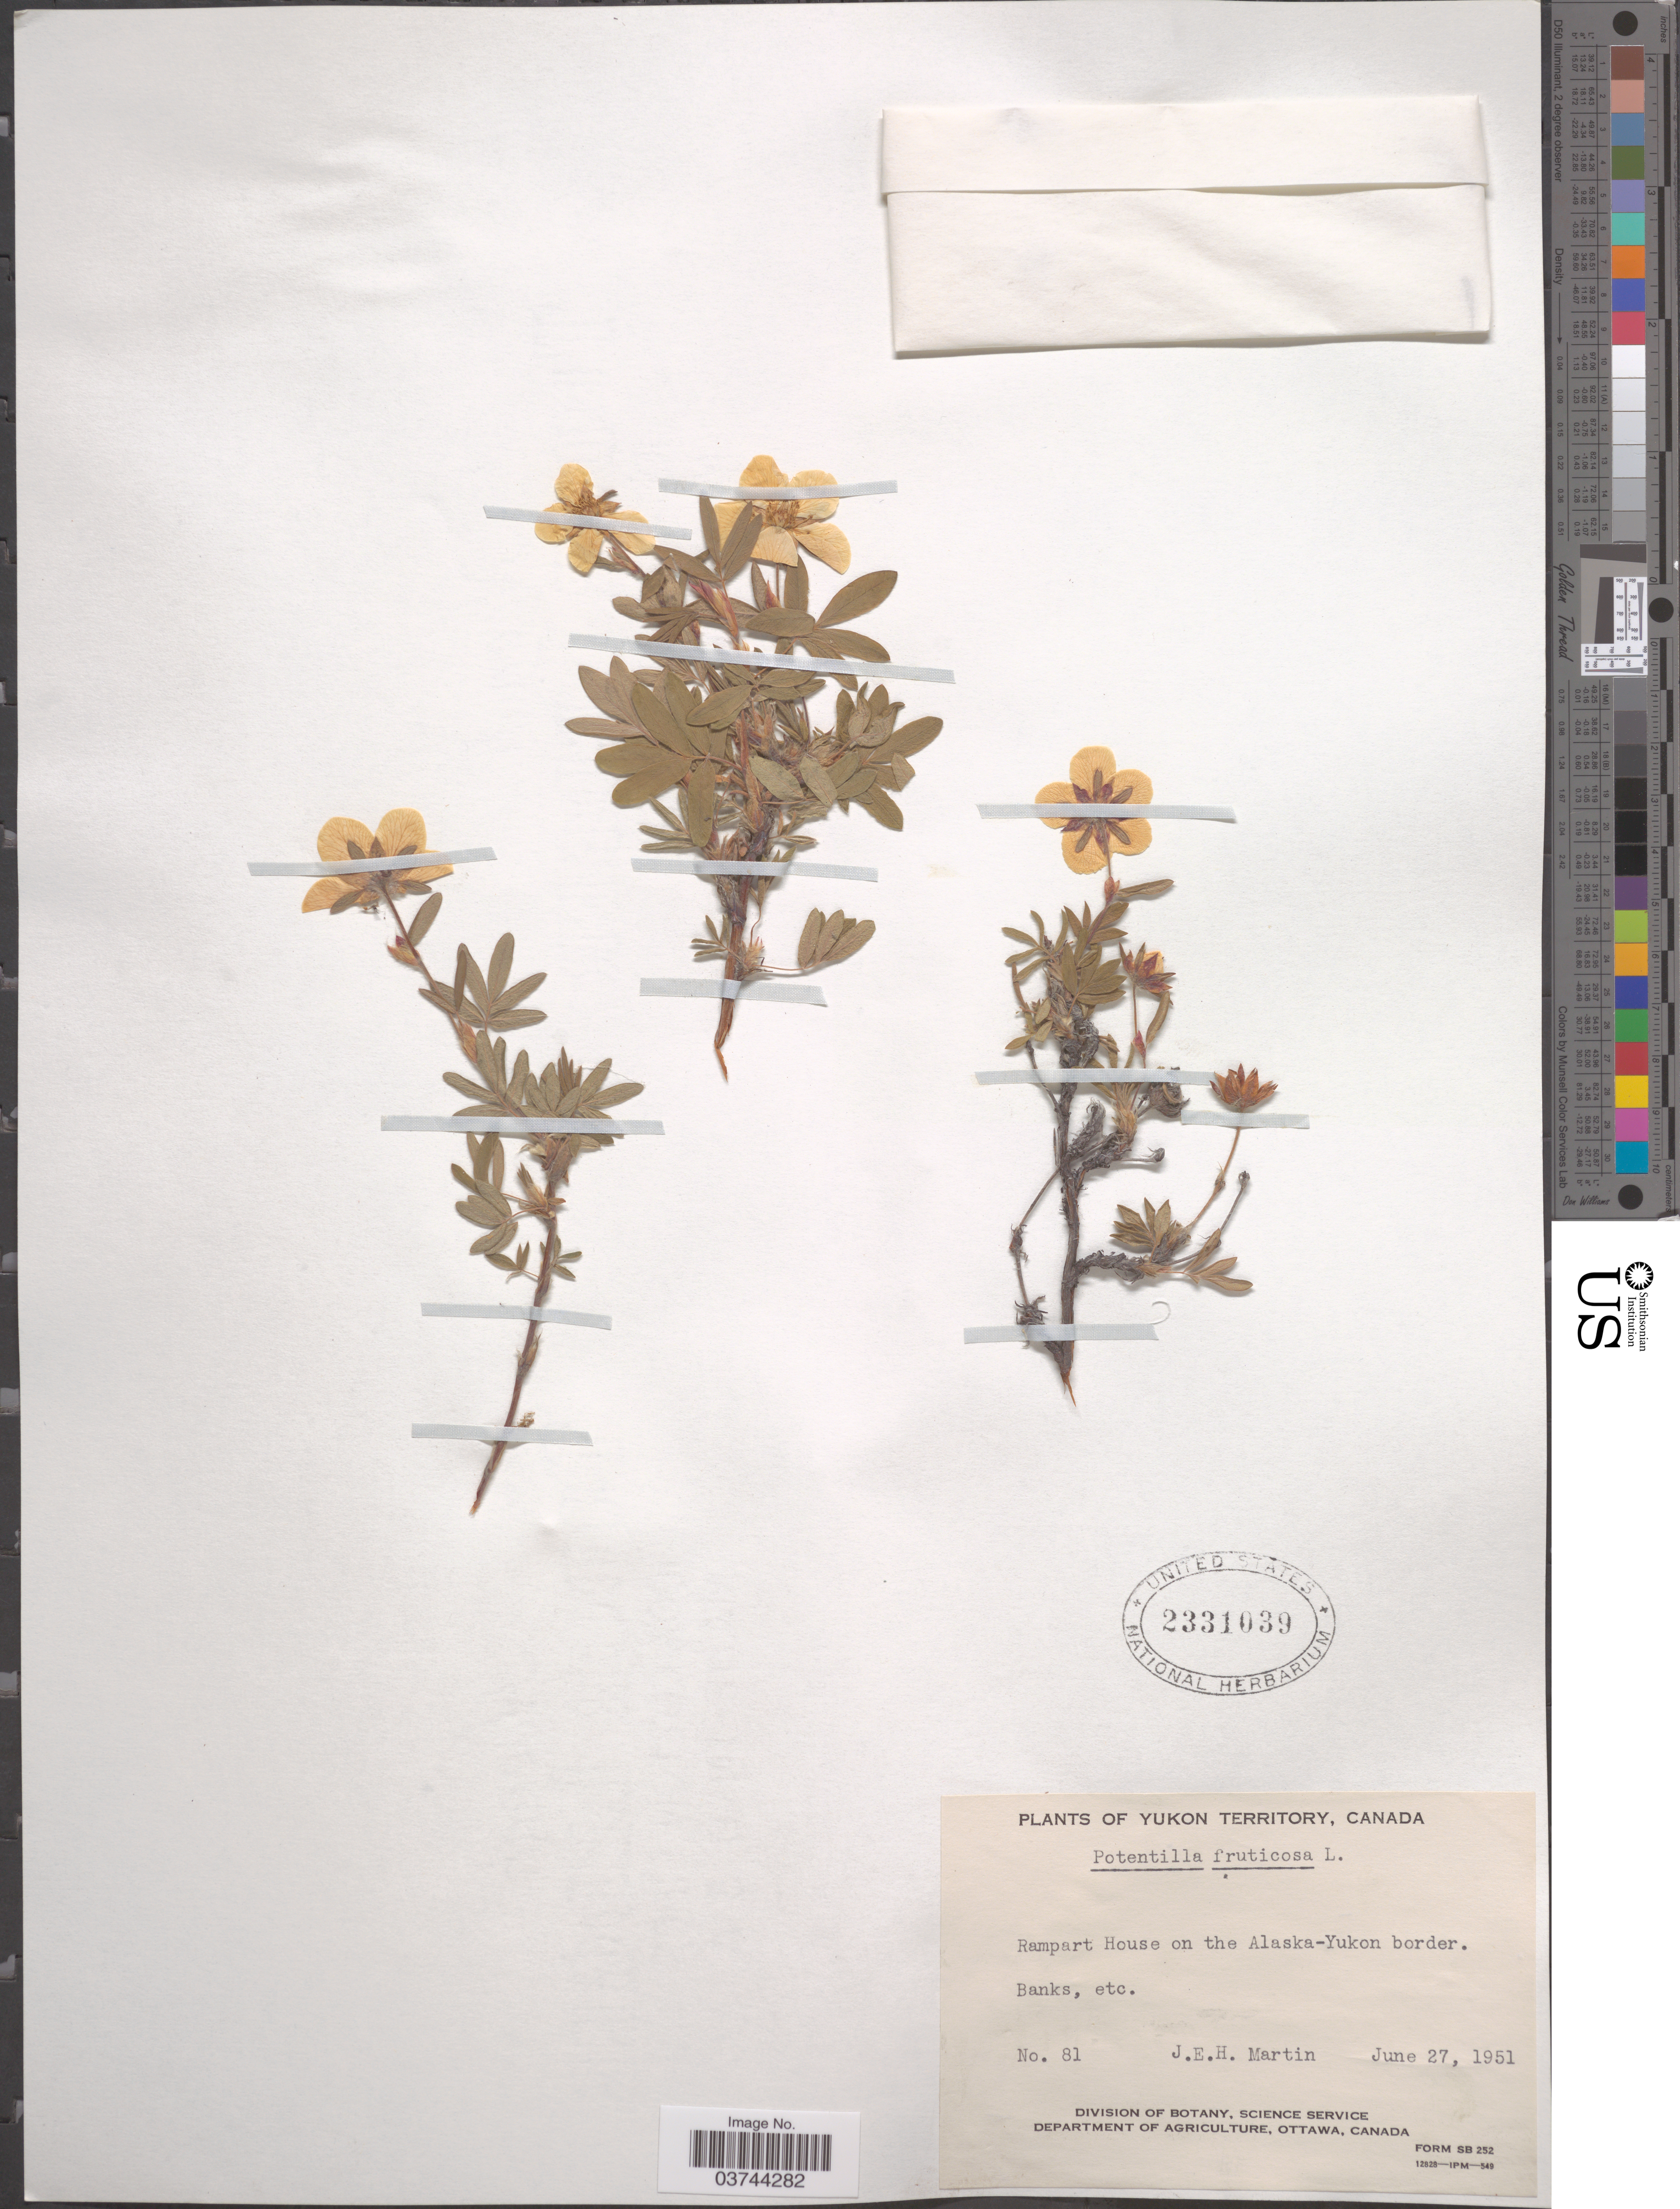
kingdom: Plantae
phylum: Tracheophyta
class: Magnoliopsida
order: Rosales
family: Rosaceae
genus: Dasiphora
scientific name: Dasiphora fruticosa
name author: (L.) Rydb.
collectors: J. E. H. Martin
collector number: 81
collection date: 1951-06-27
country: Canada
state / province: Yukon Territory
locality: Rampart House on the Alaska-Yukon border.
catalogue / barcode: US 2331039